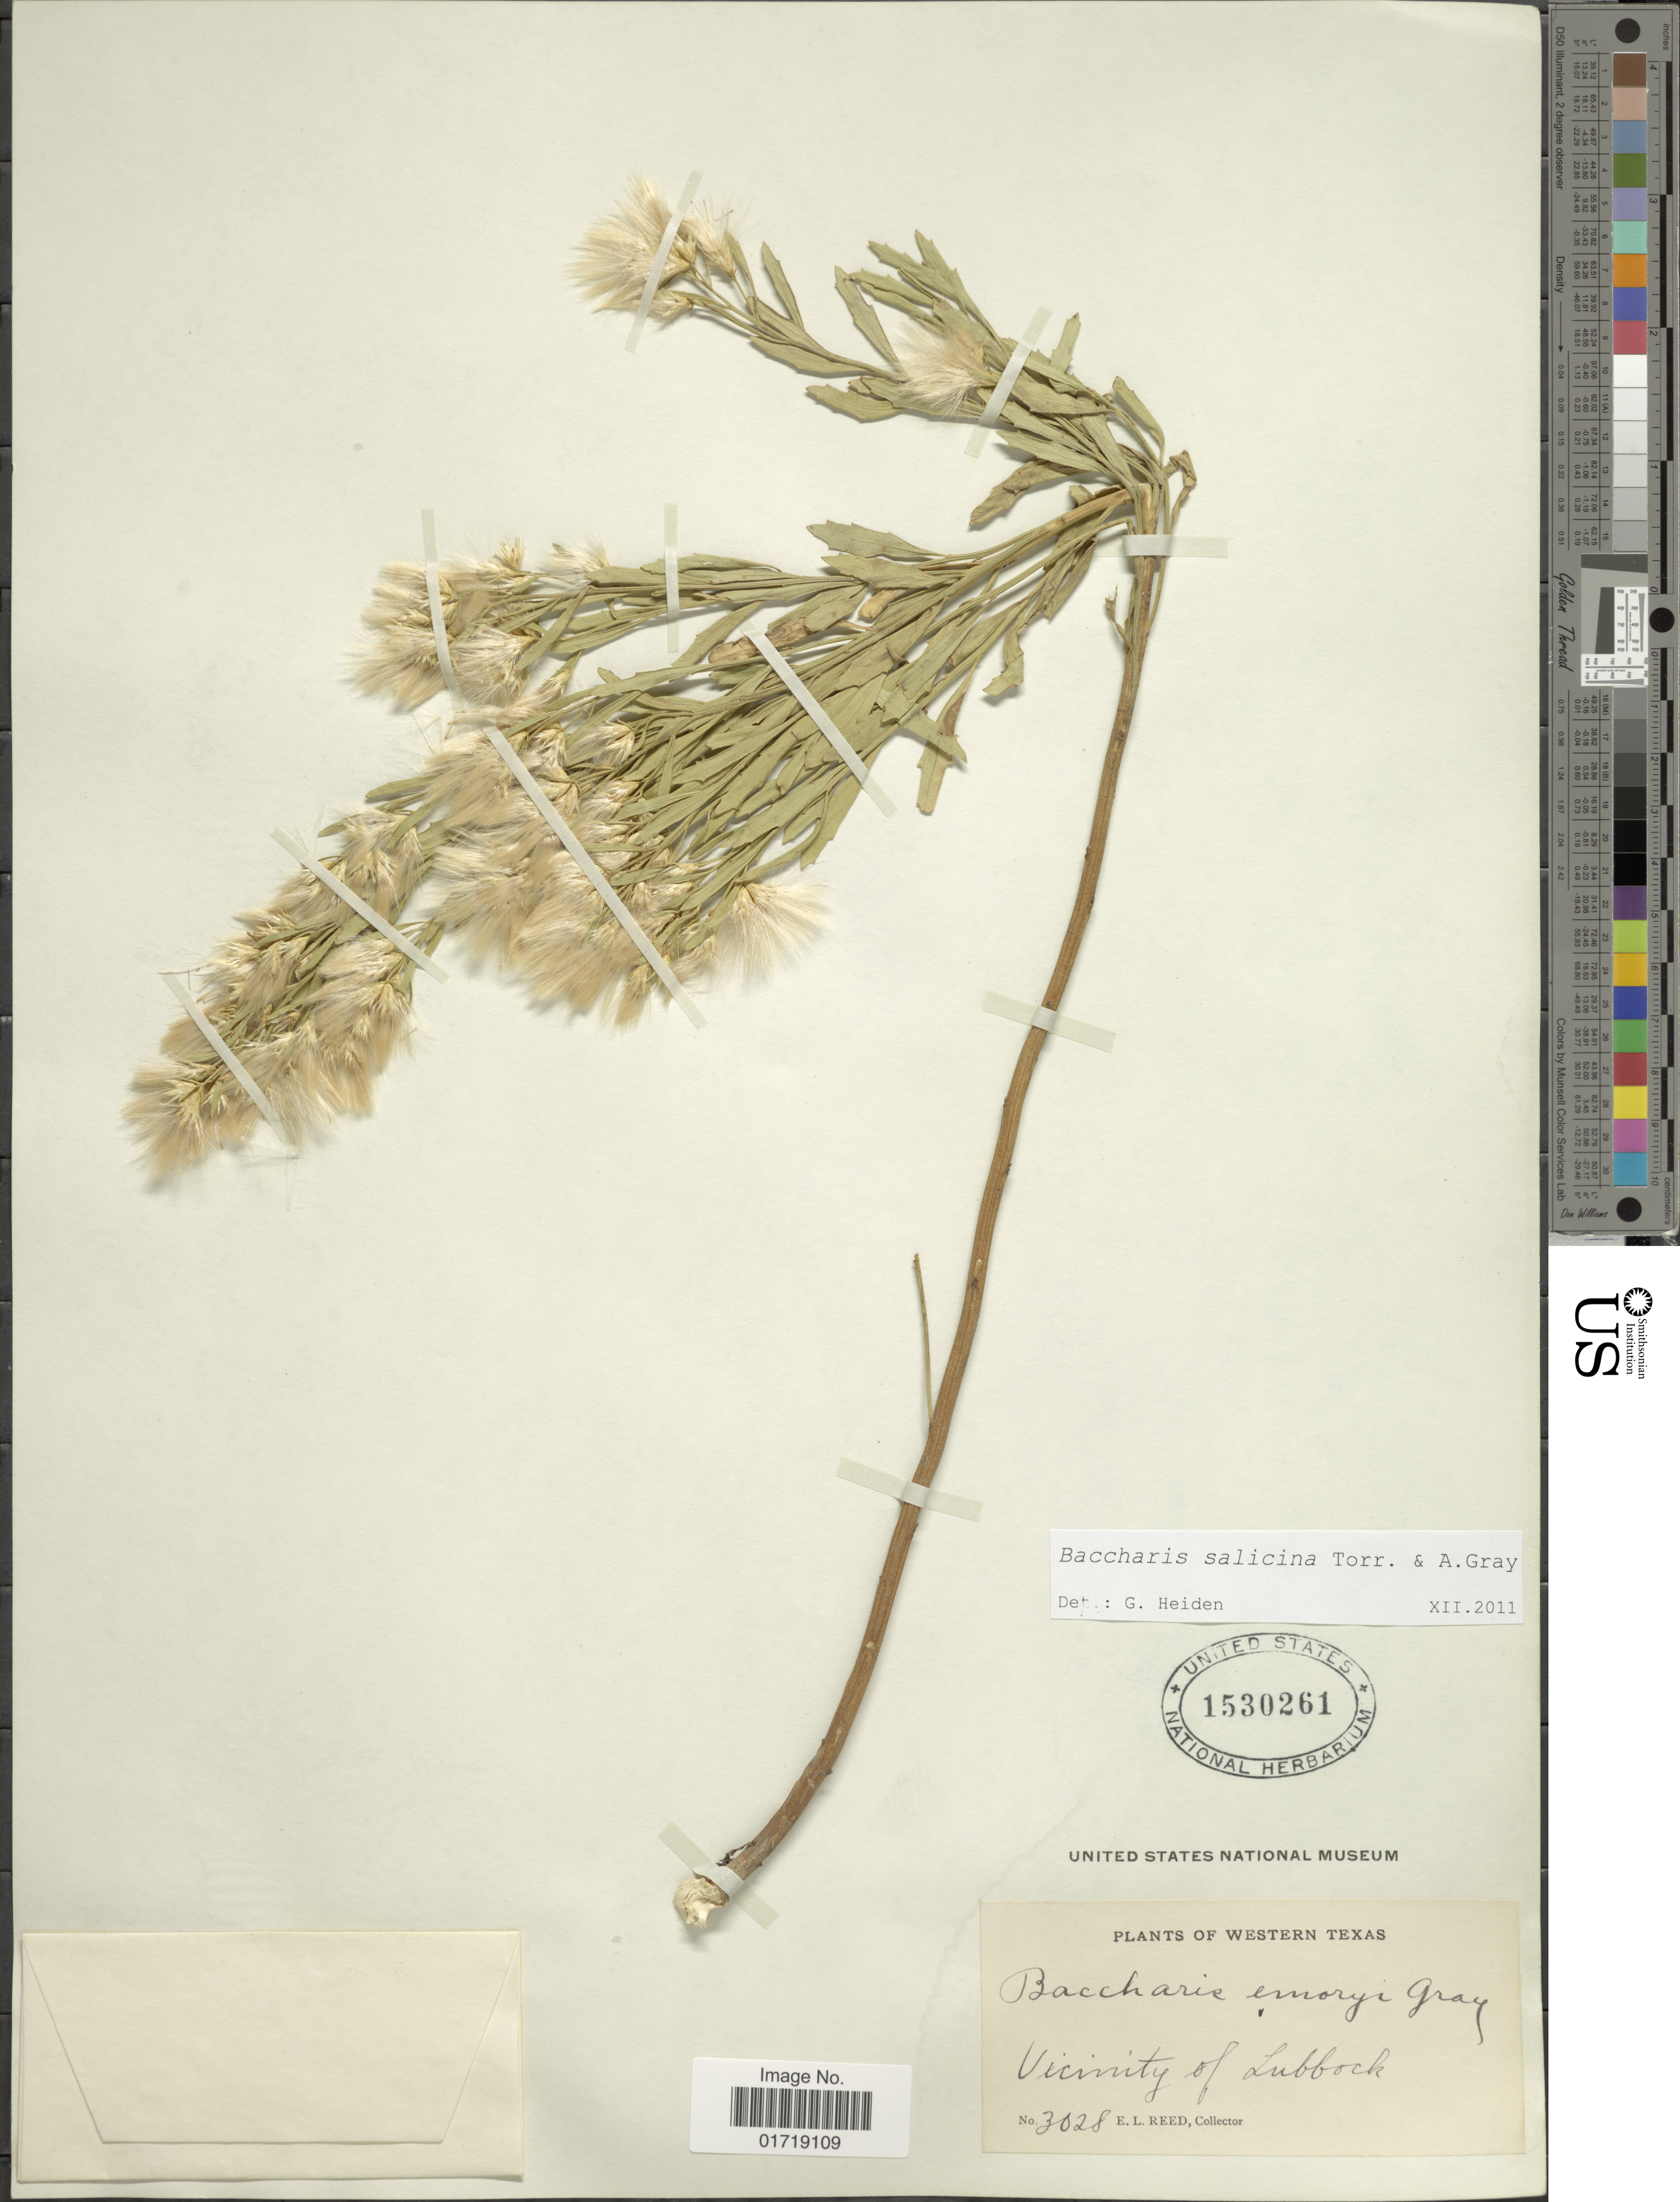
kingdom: Plantae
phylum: Tracheophyta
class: Magnoliopsida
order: Asterales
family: Asteraceae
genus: Baccharis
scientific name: Baccharis salicina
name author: Torr. & A. Gray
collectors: E. Reed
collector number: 3028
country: United States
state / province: Texas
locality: Western Texas, Vicinity of Lubbock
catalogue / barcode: US 1530261